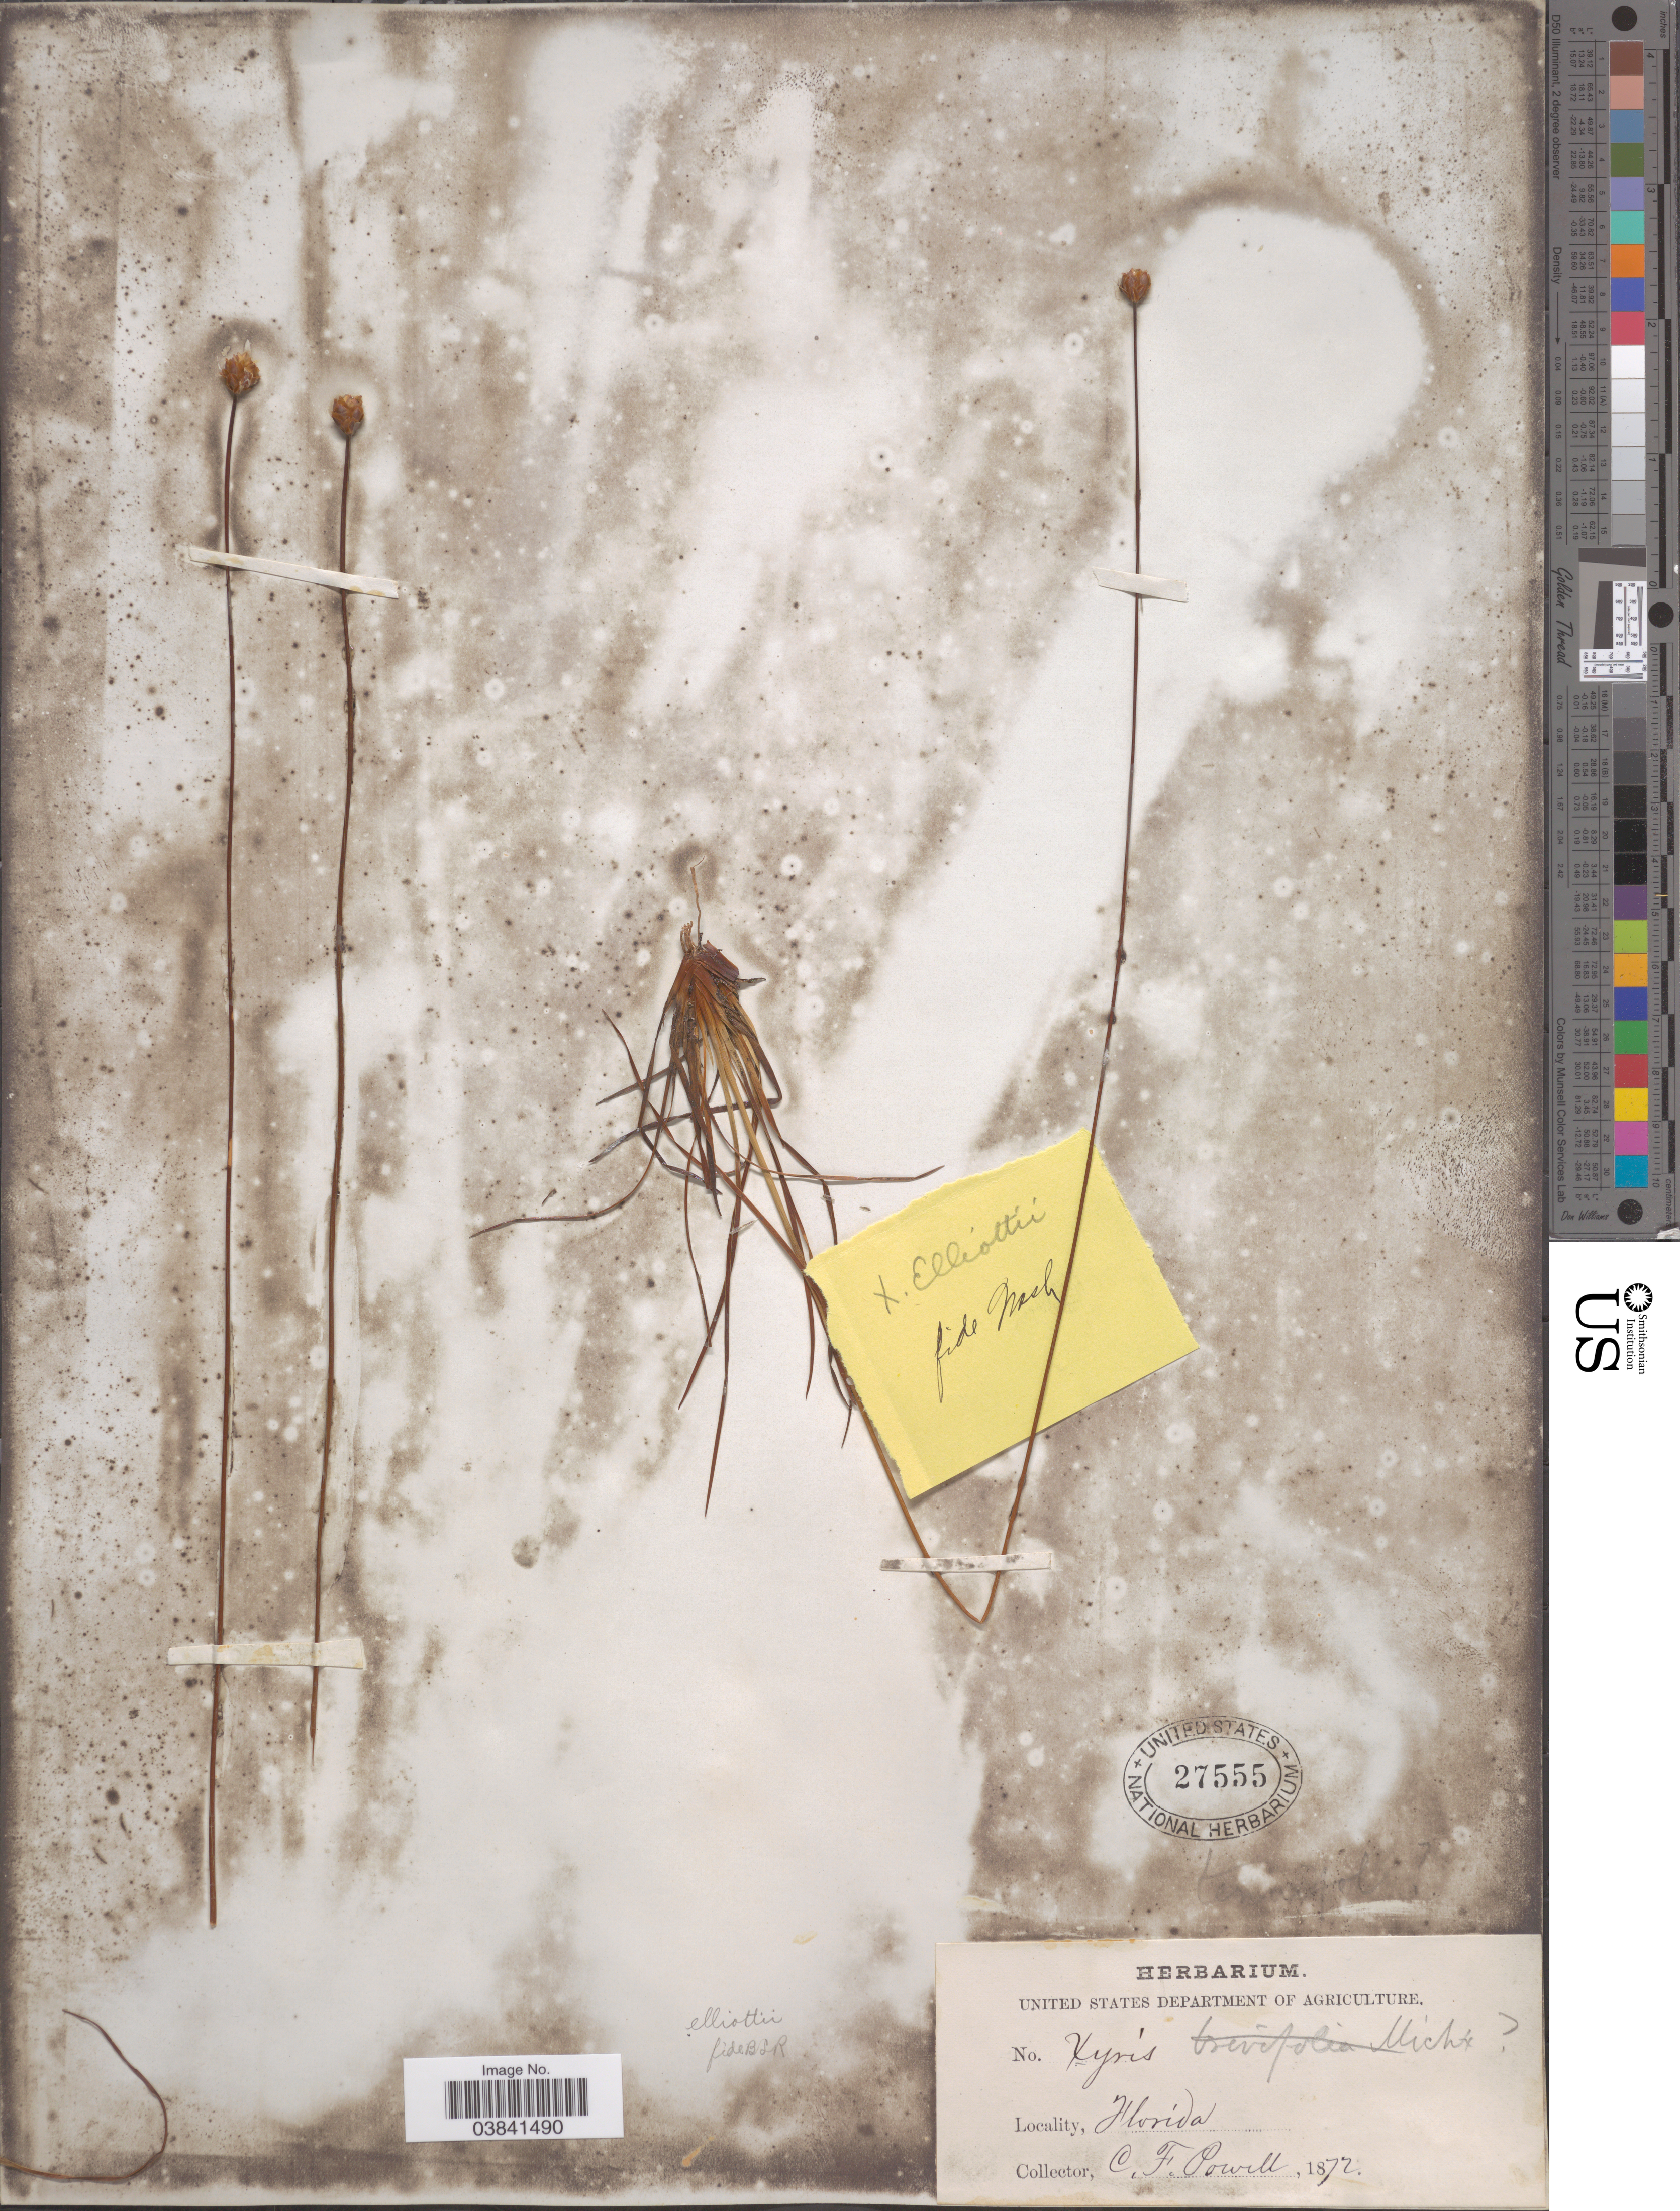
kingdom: Plantae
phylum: Tracheophyta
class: Liliopsida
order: Poales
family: Xyridaceae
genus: Xyris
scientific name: Xyris elliottii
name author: Chapm.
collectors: C. F. Powell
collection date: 1872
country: United States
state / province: Florida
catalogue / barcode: US 27555